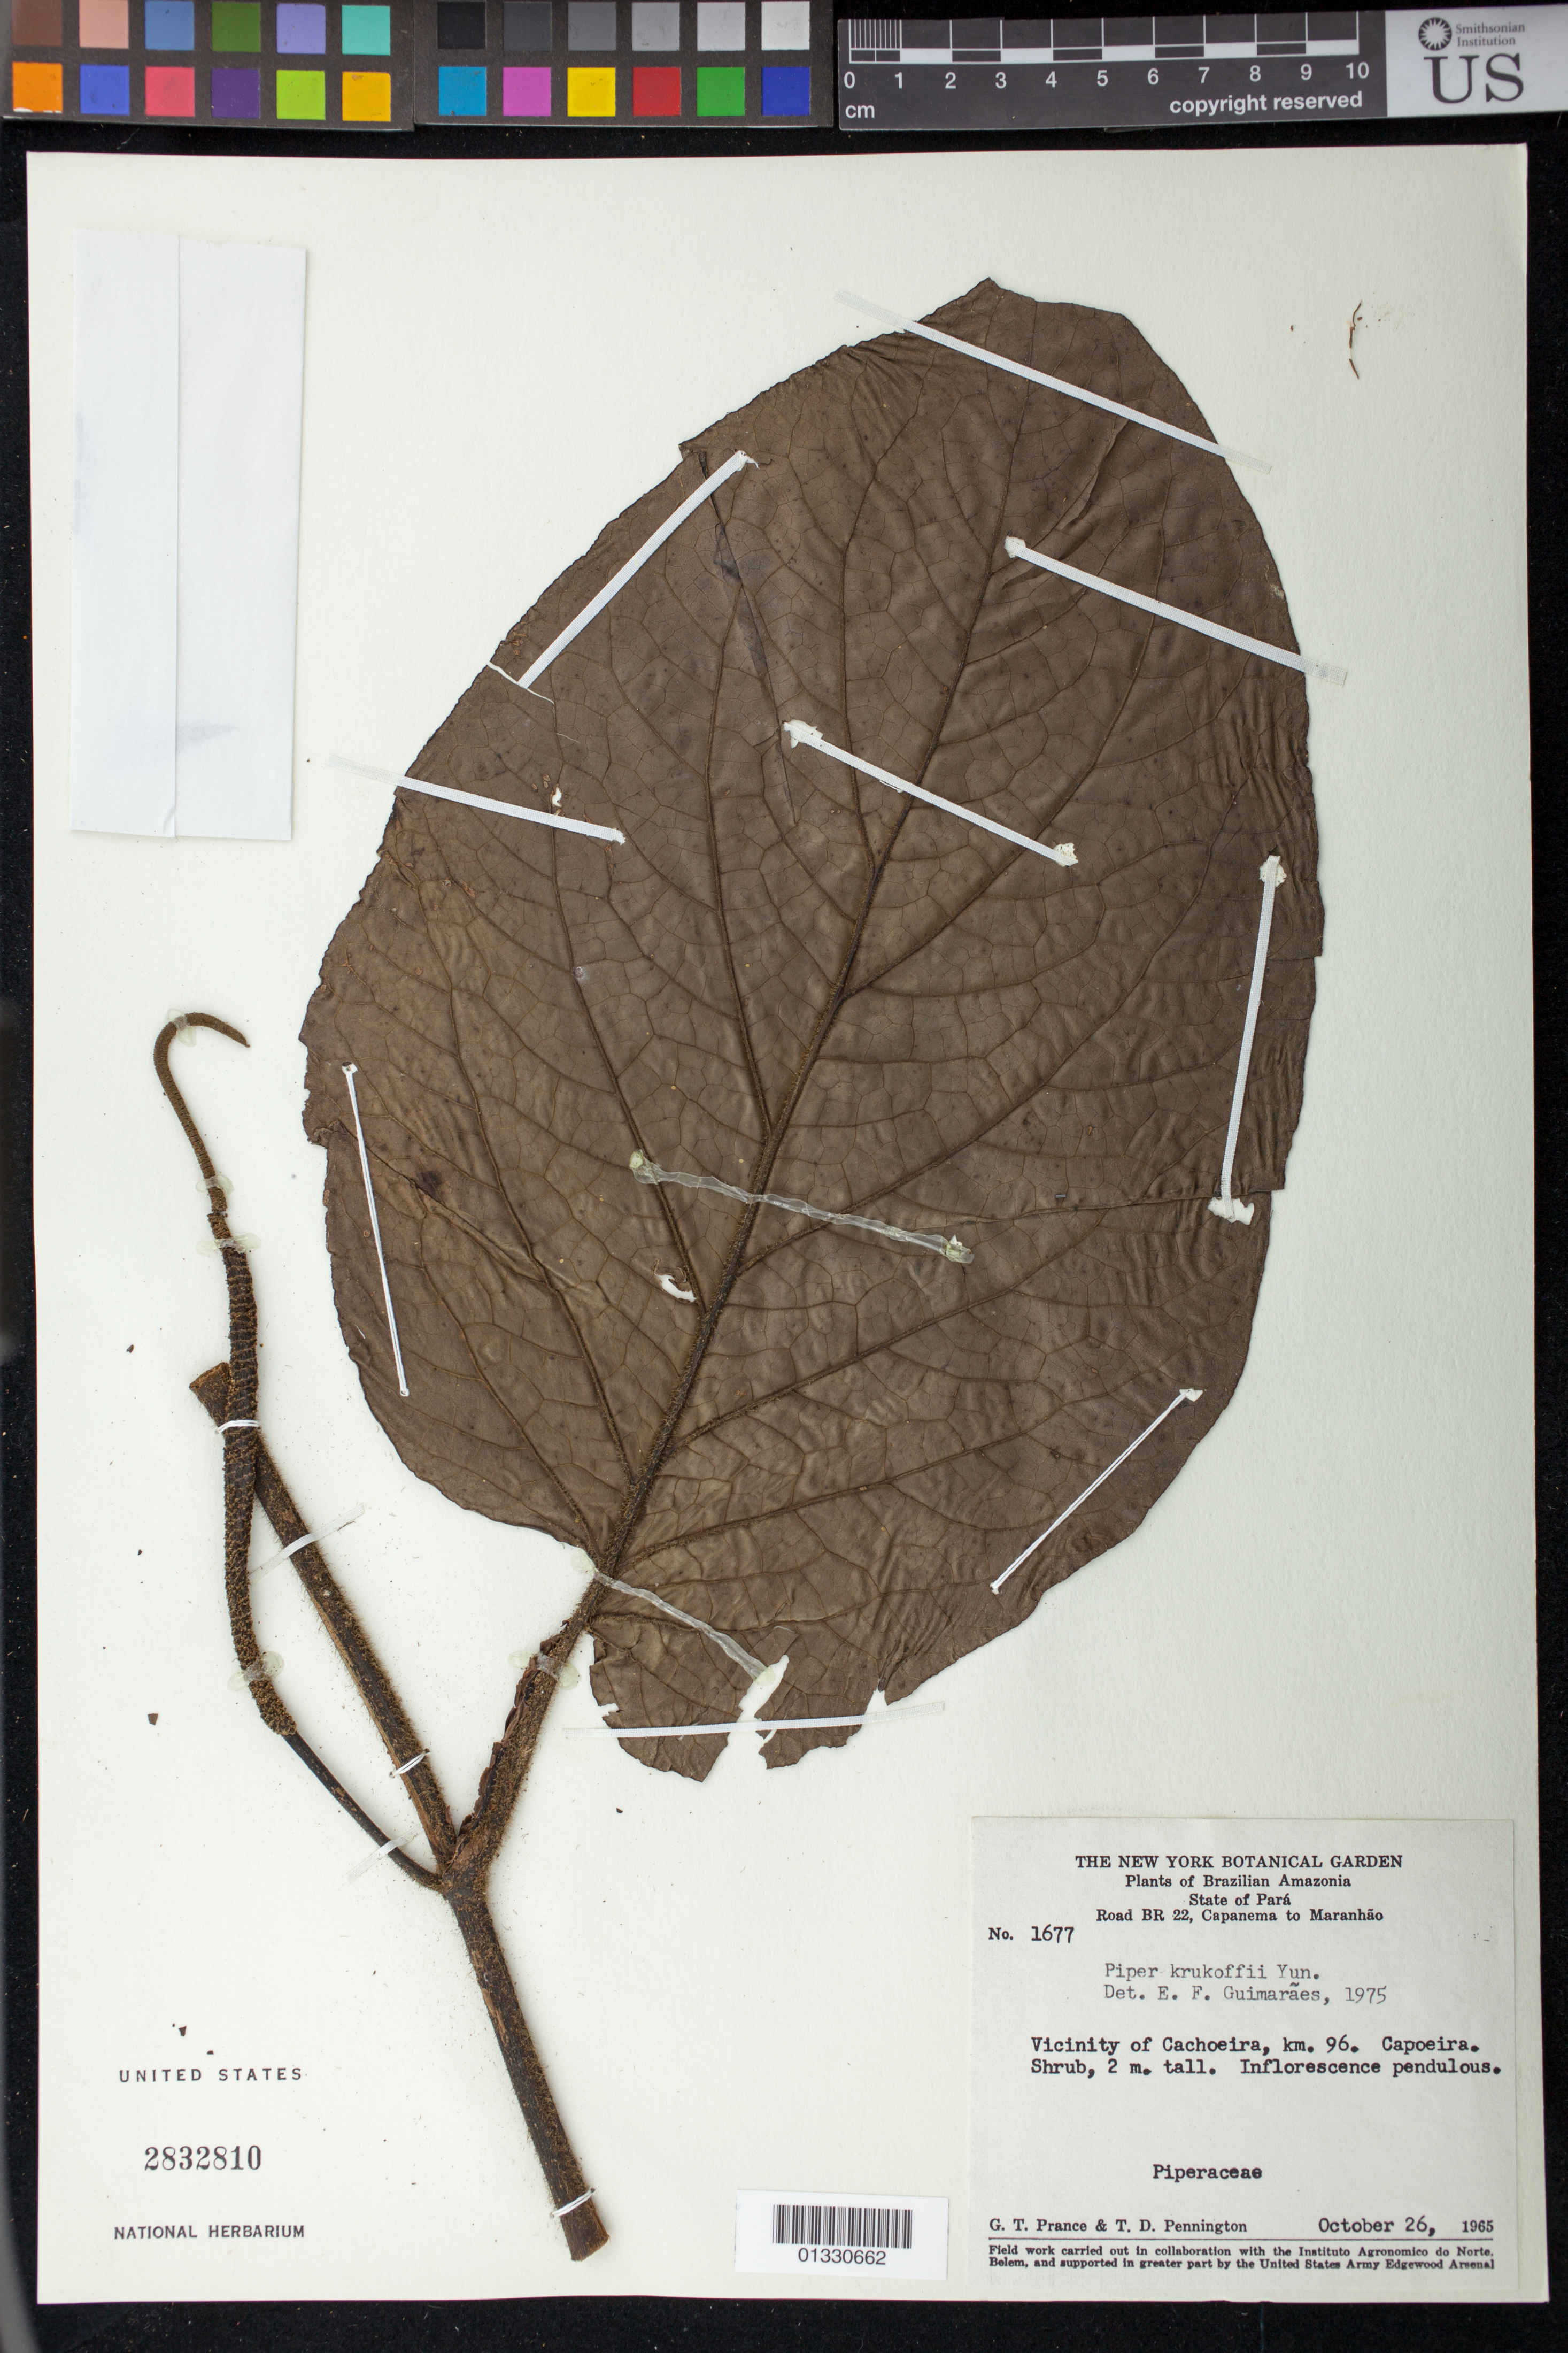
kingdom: Plantae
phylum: Tracheophyta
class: Magnoliopsida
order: Piperales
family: Piperaceae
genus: Piper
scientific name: Piper krukoffii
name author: Yunck.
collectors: G. T. Prance & T. D. Pennington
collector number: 1677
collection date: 1965-10-26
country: Brazil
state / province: Pará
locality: Vicinity of Cachoeira, km 96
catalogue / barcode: US 2832810